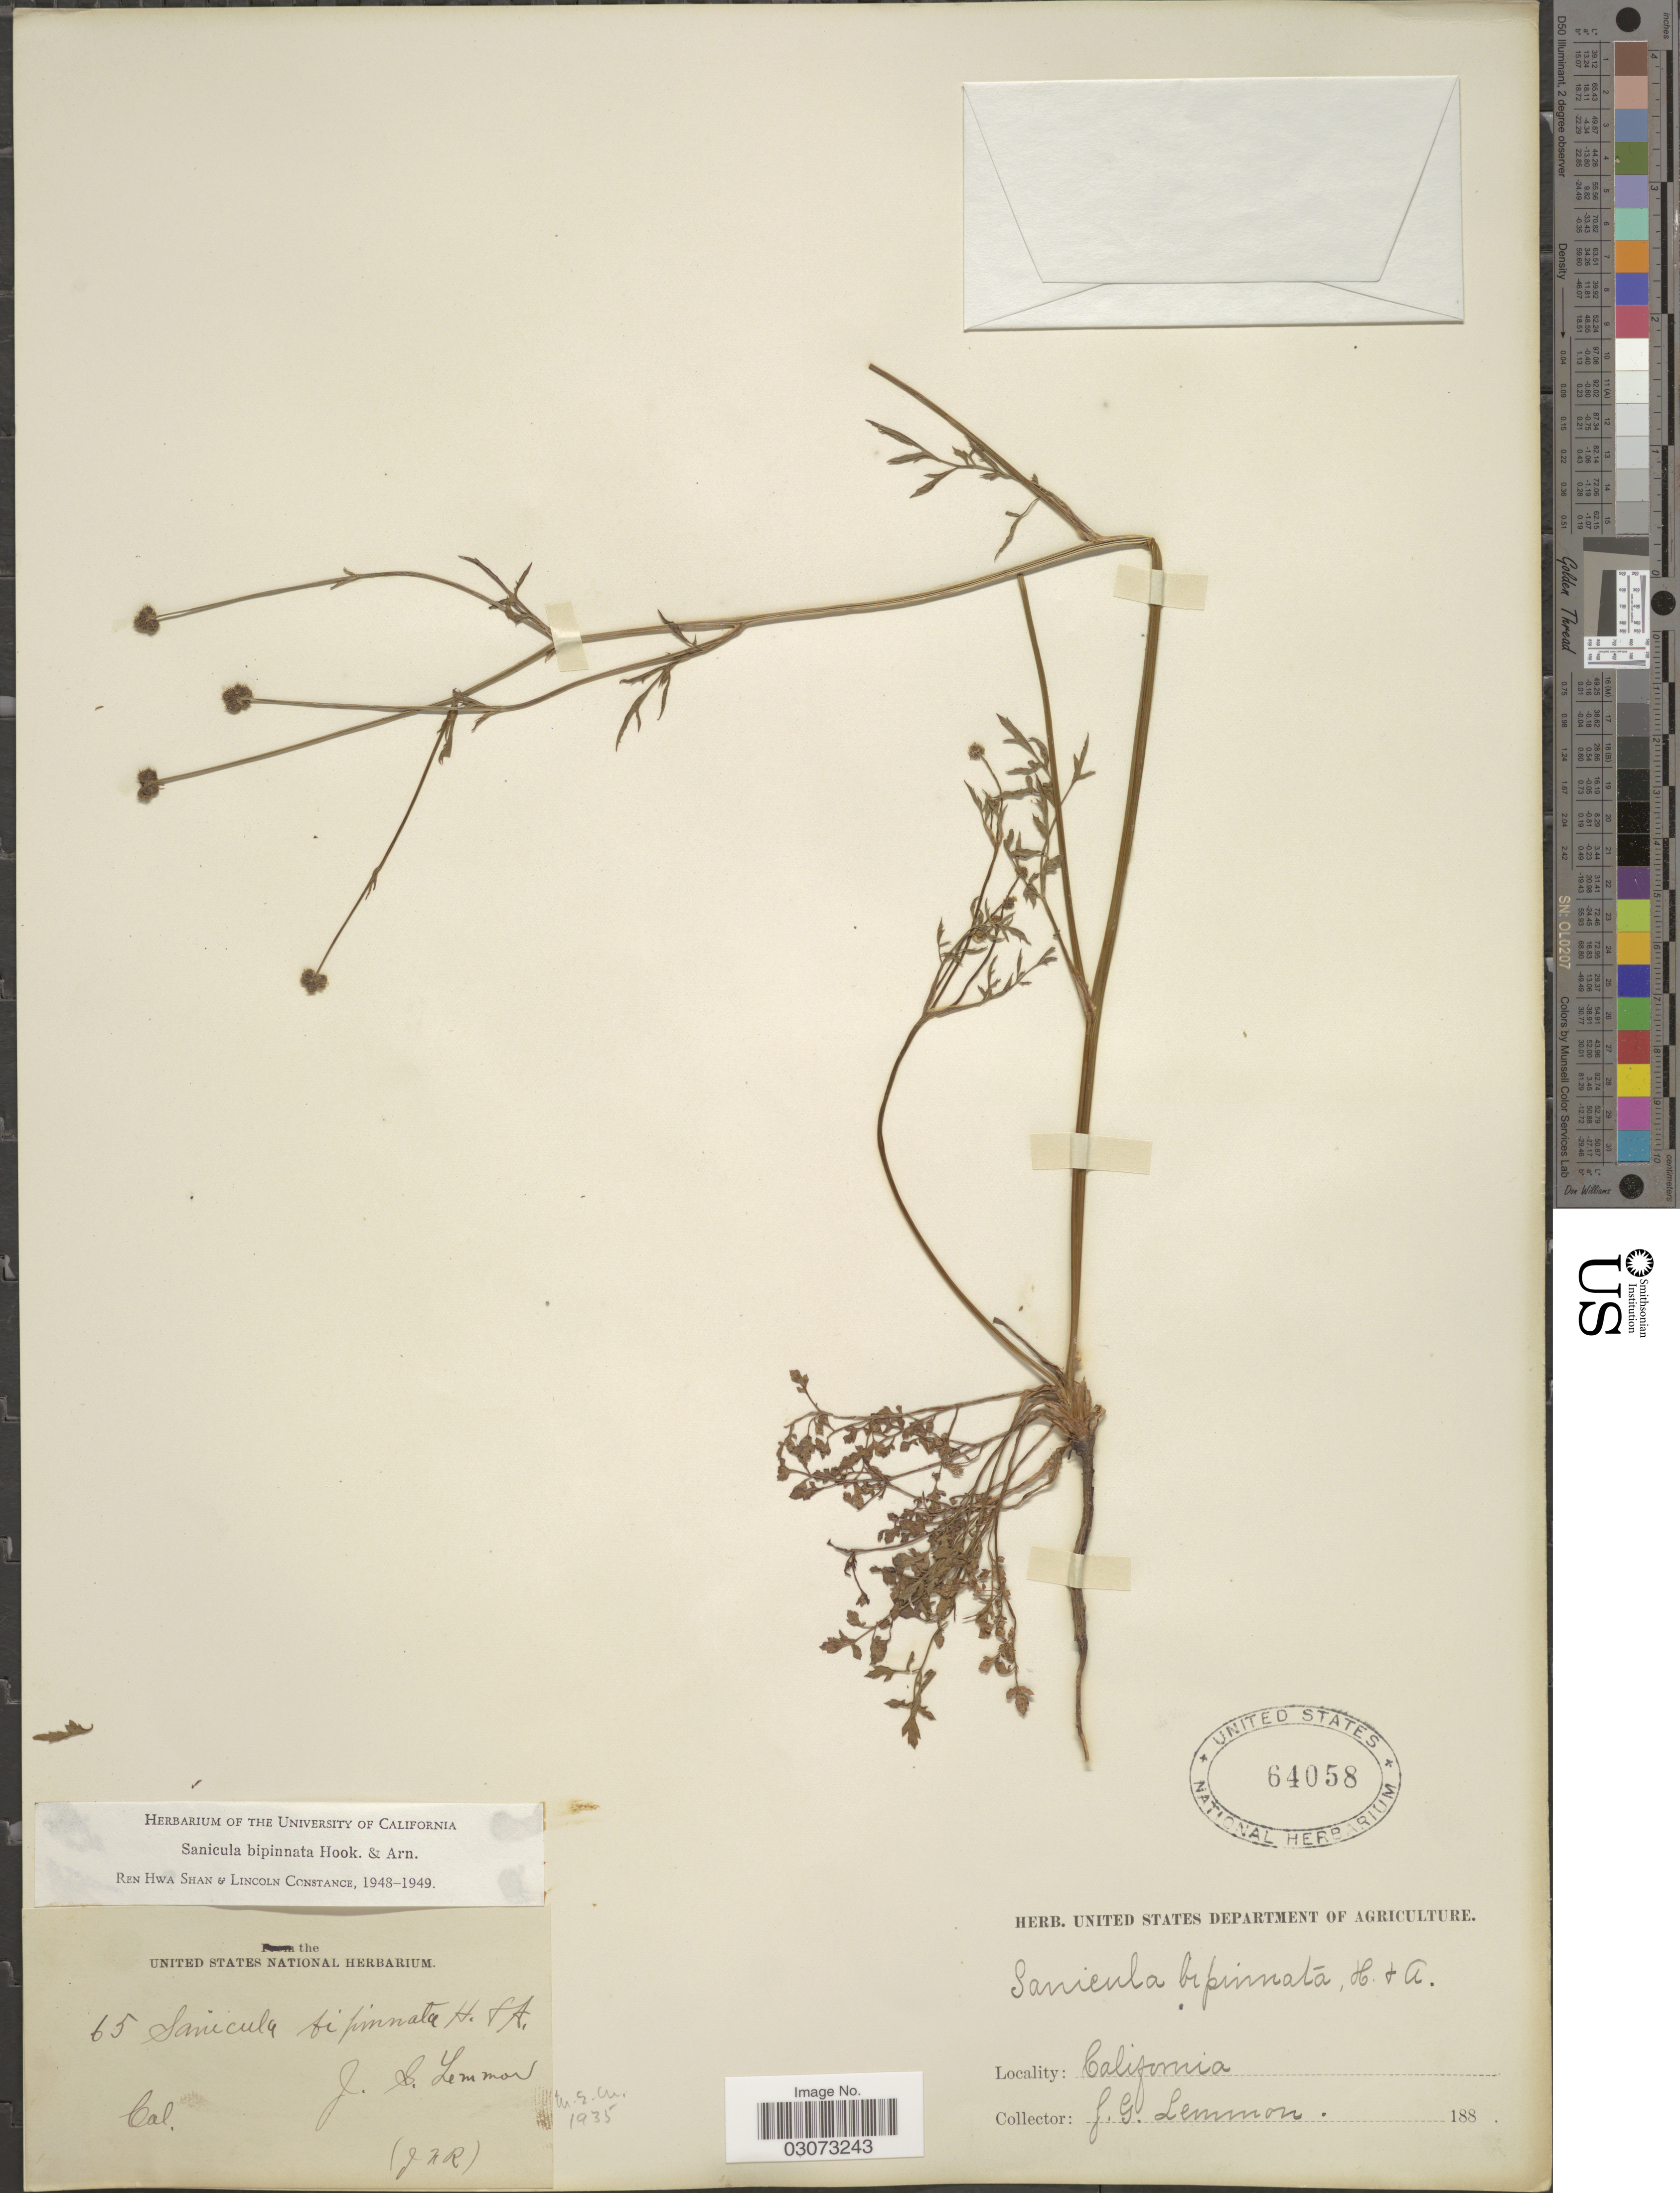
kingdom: Plantae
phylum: Tracheophyta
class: Magnoliopsida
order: Apiales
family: Apiaceae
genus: Sanicula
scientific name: Sanicula bipinnata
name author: Hook. & Arn.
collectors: J. Lemmon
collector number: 65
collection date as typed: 188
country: United States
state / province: California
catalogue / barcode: US 64058